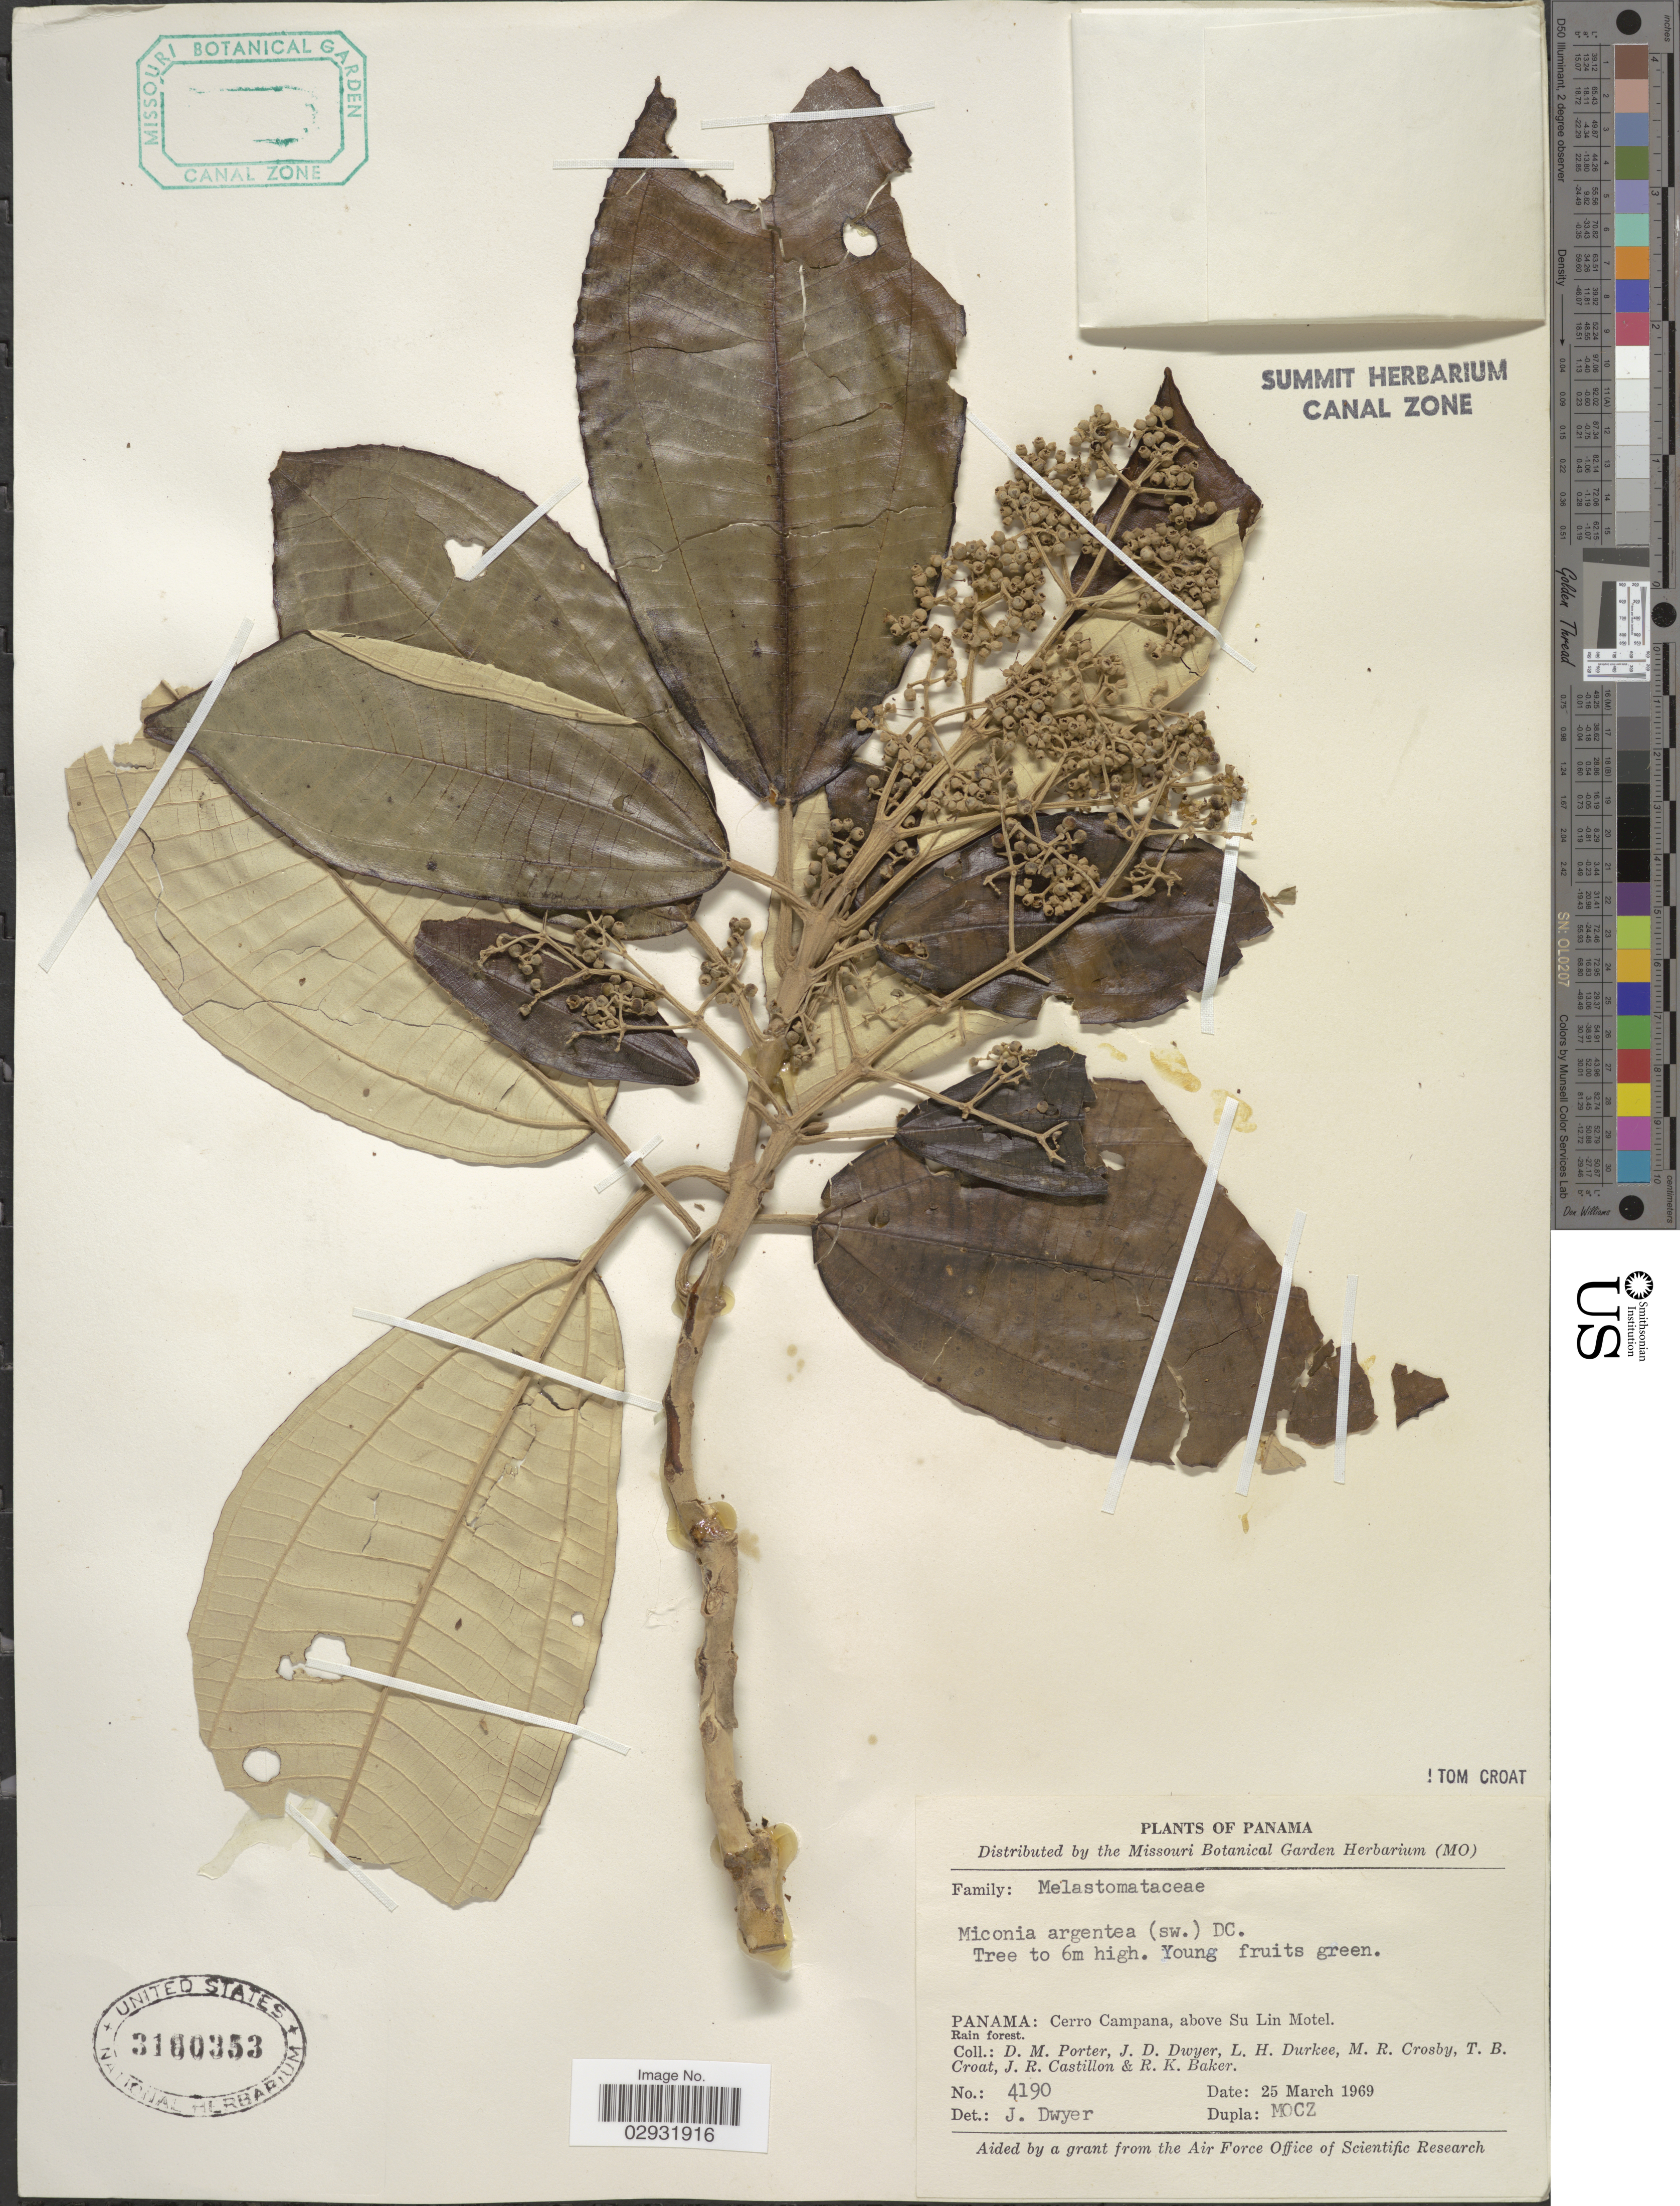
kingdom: Plantae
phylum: Tracheophyta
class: Magnoliopsida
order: Myrtales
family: Melastomataceae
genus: Miconia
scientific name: Miconia argentea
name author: (Sw.) DC.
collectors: D. Porter, J. D. Dwyer, L. H. Durkee, M. R. Crosby & et al.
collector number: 4190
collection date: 1969-03-25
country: Panama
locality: Cerro Campana, above Su Lin Motel.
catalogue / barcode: US 3100353